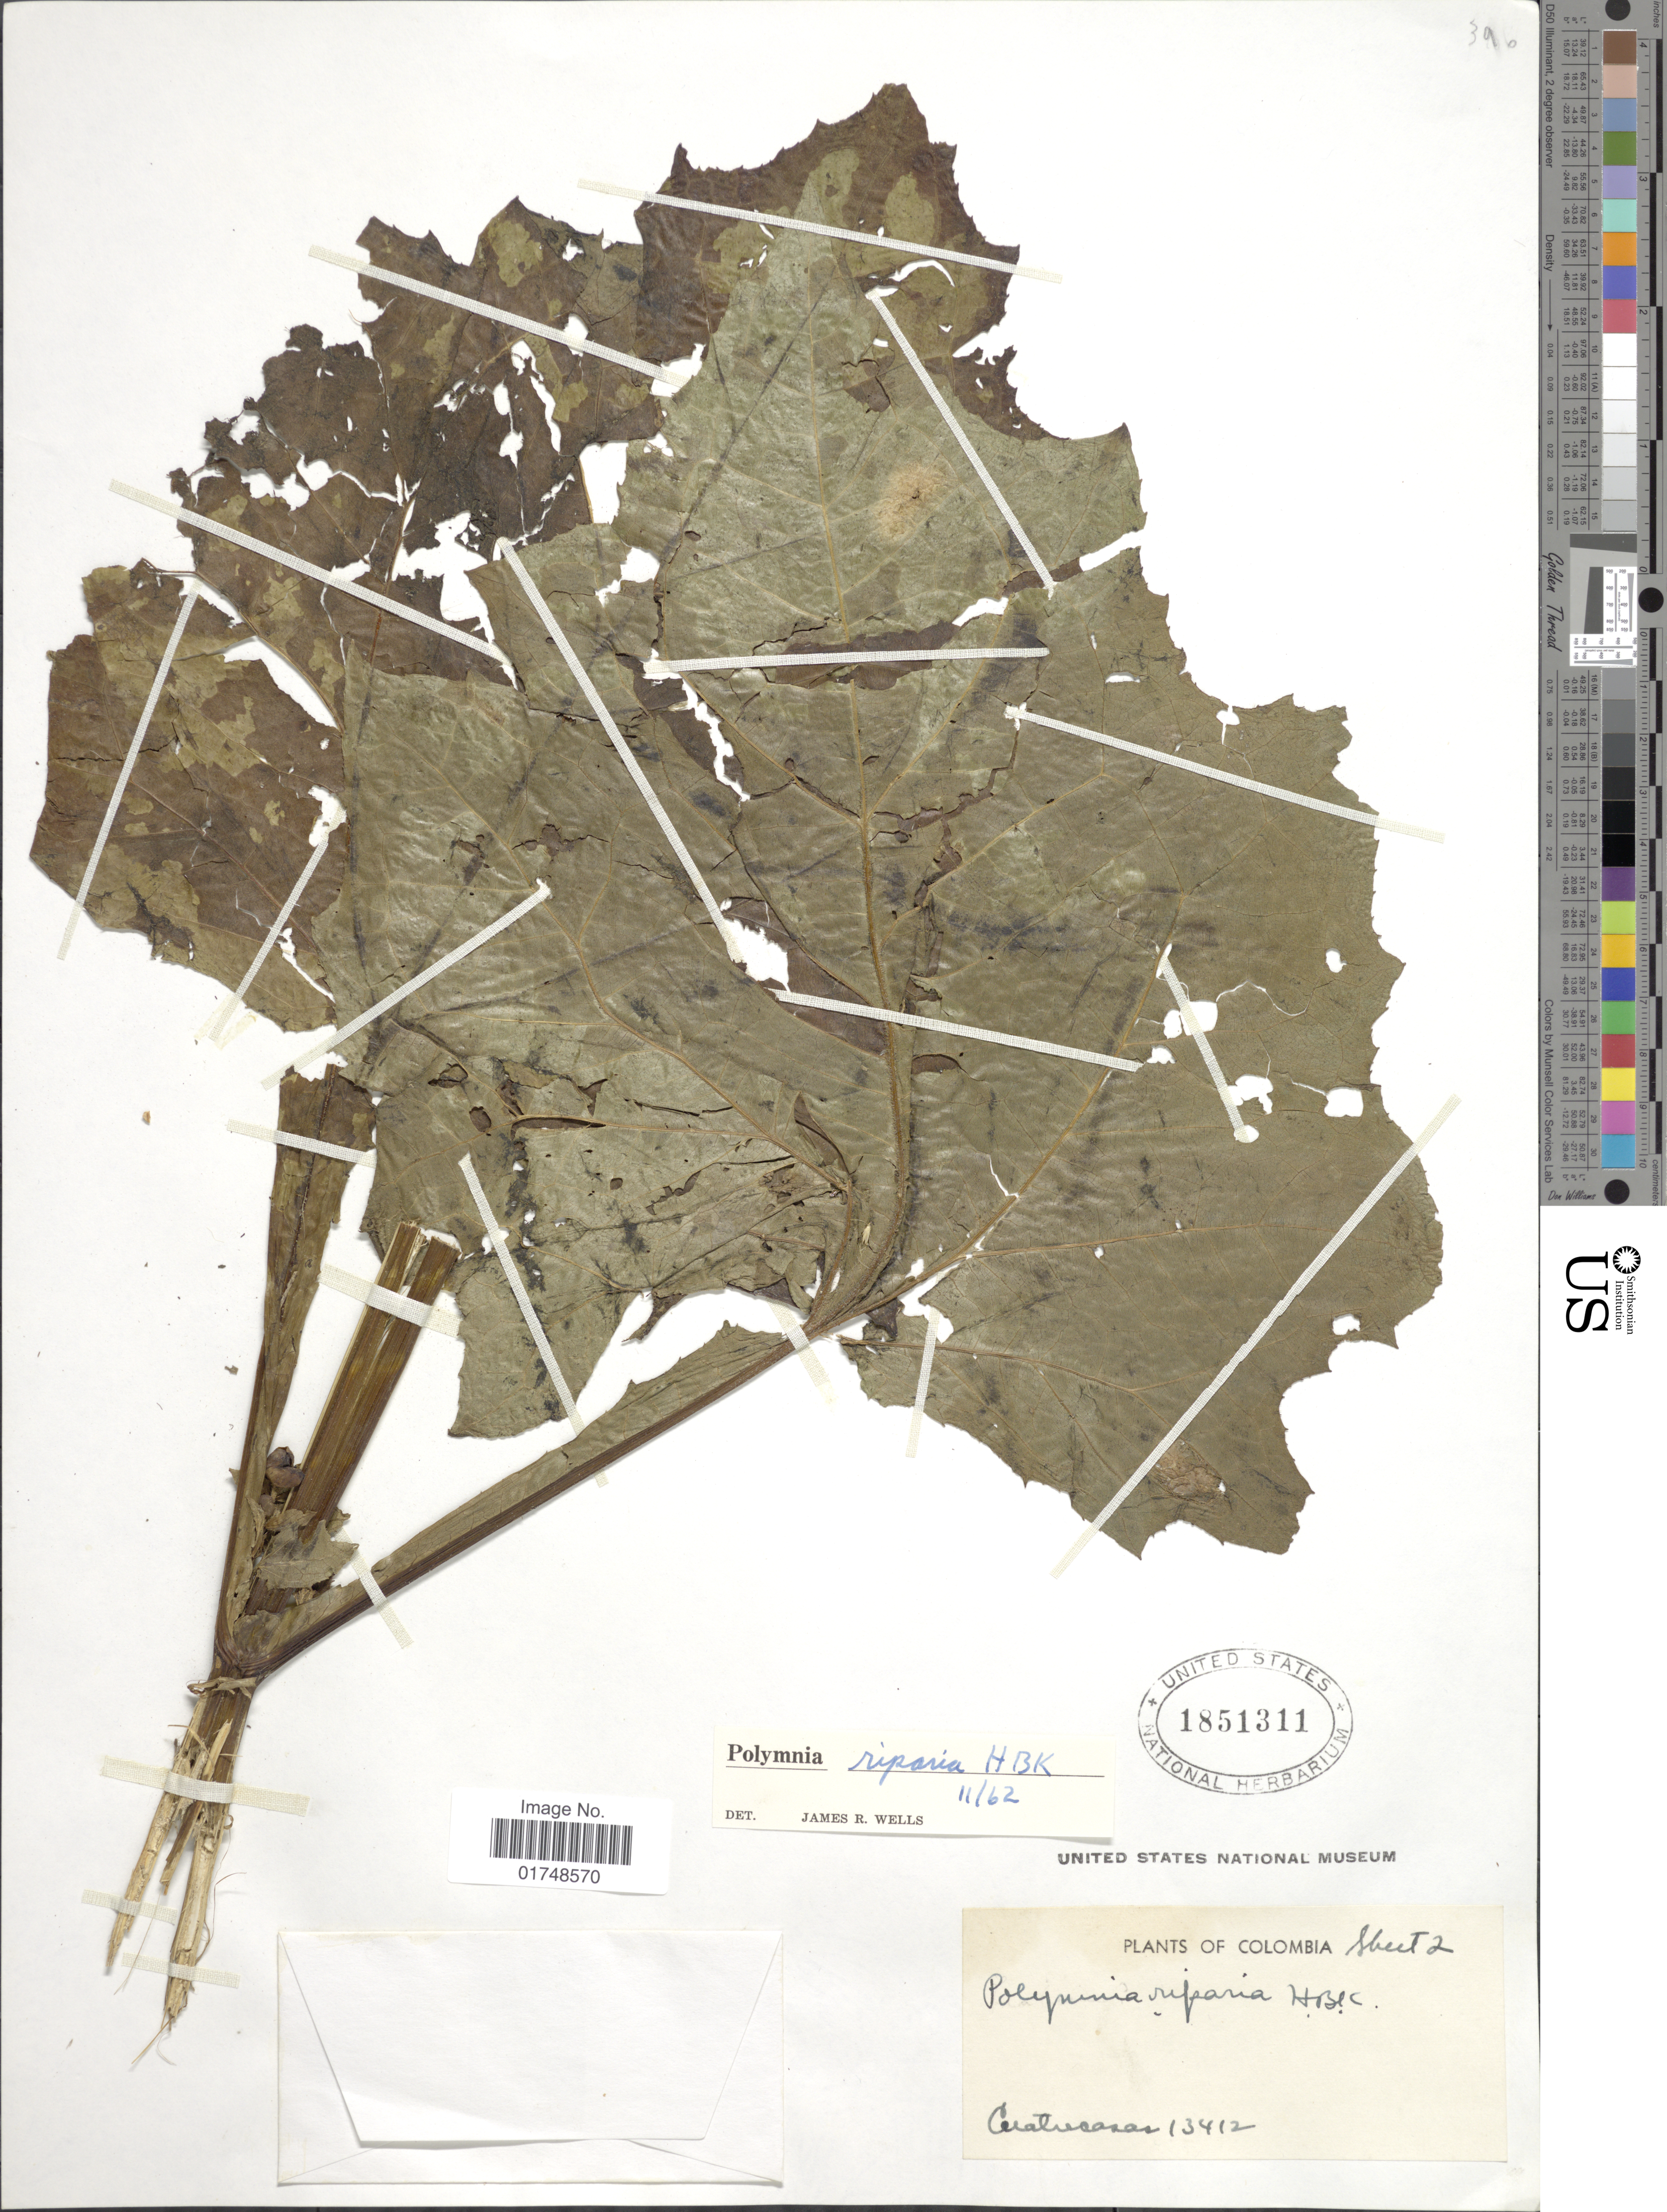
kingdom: Plantae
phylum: Tracheophyta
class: Magnoliopsida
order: Asterales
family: Asteraceae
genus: Smallanthus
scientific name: Smallanthus riparius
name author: (Kunth) H. Rob.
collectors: Cuatrecasas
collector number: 13412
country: Colombia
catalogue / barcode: US 1851311